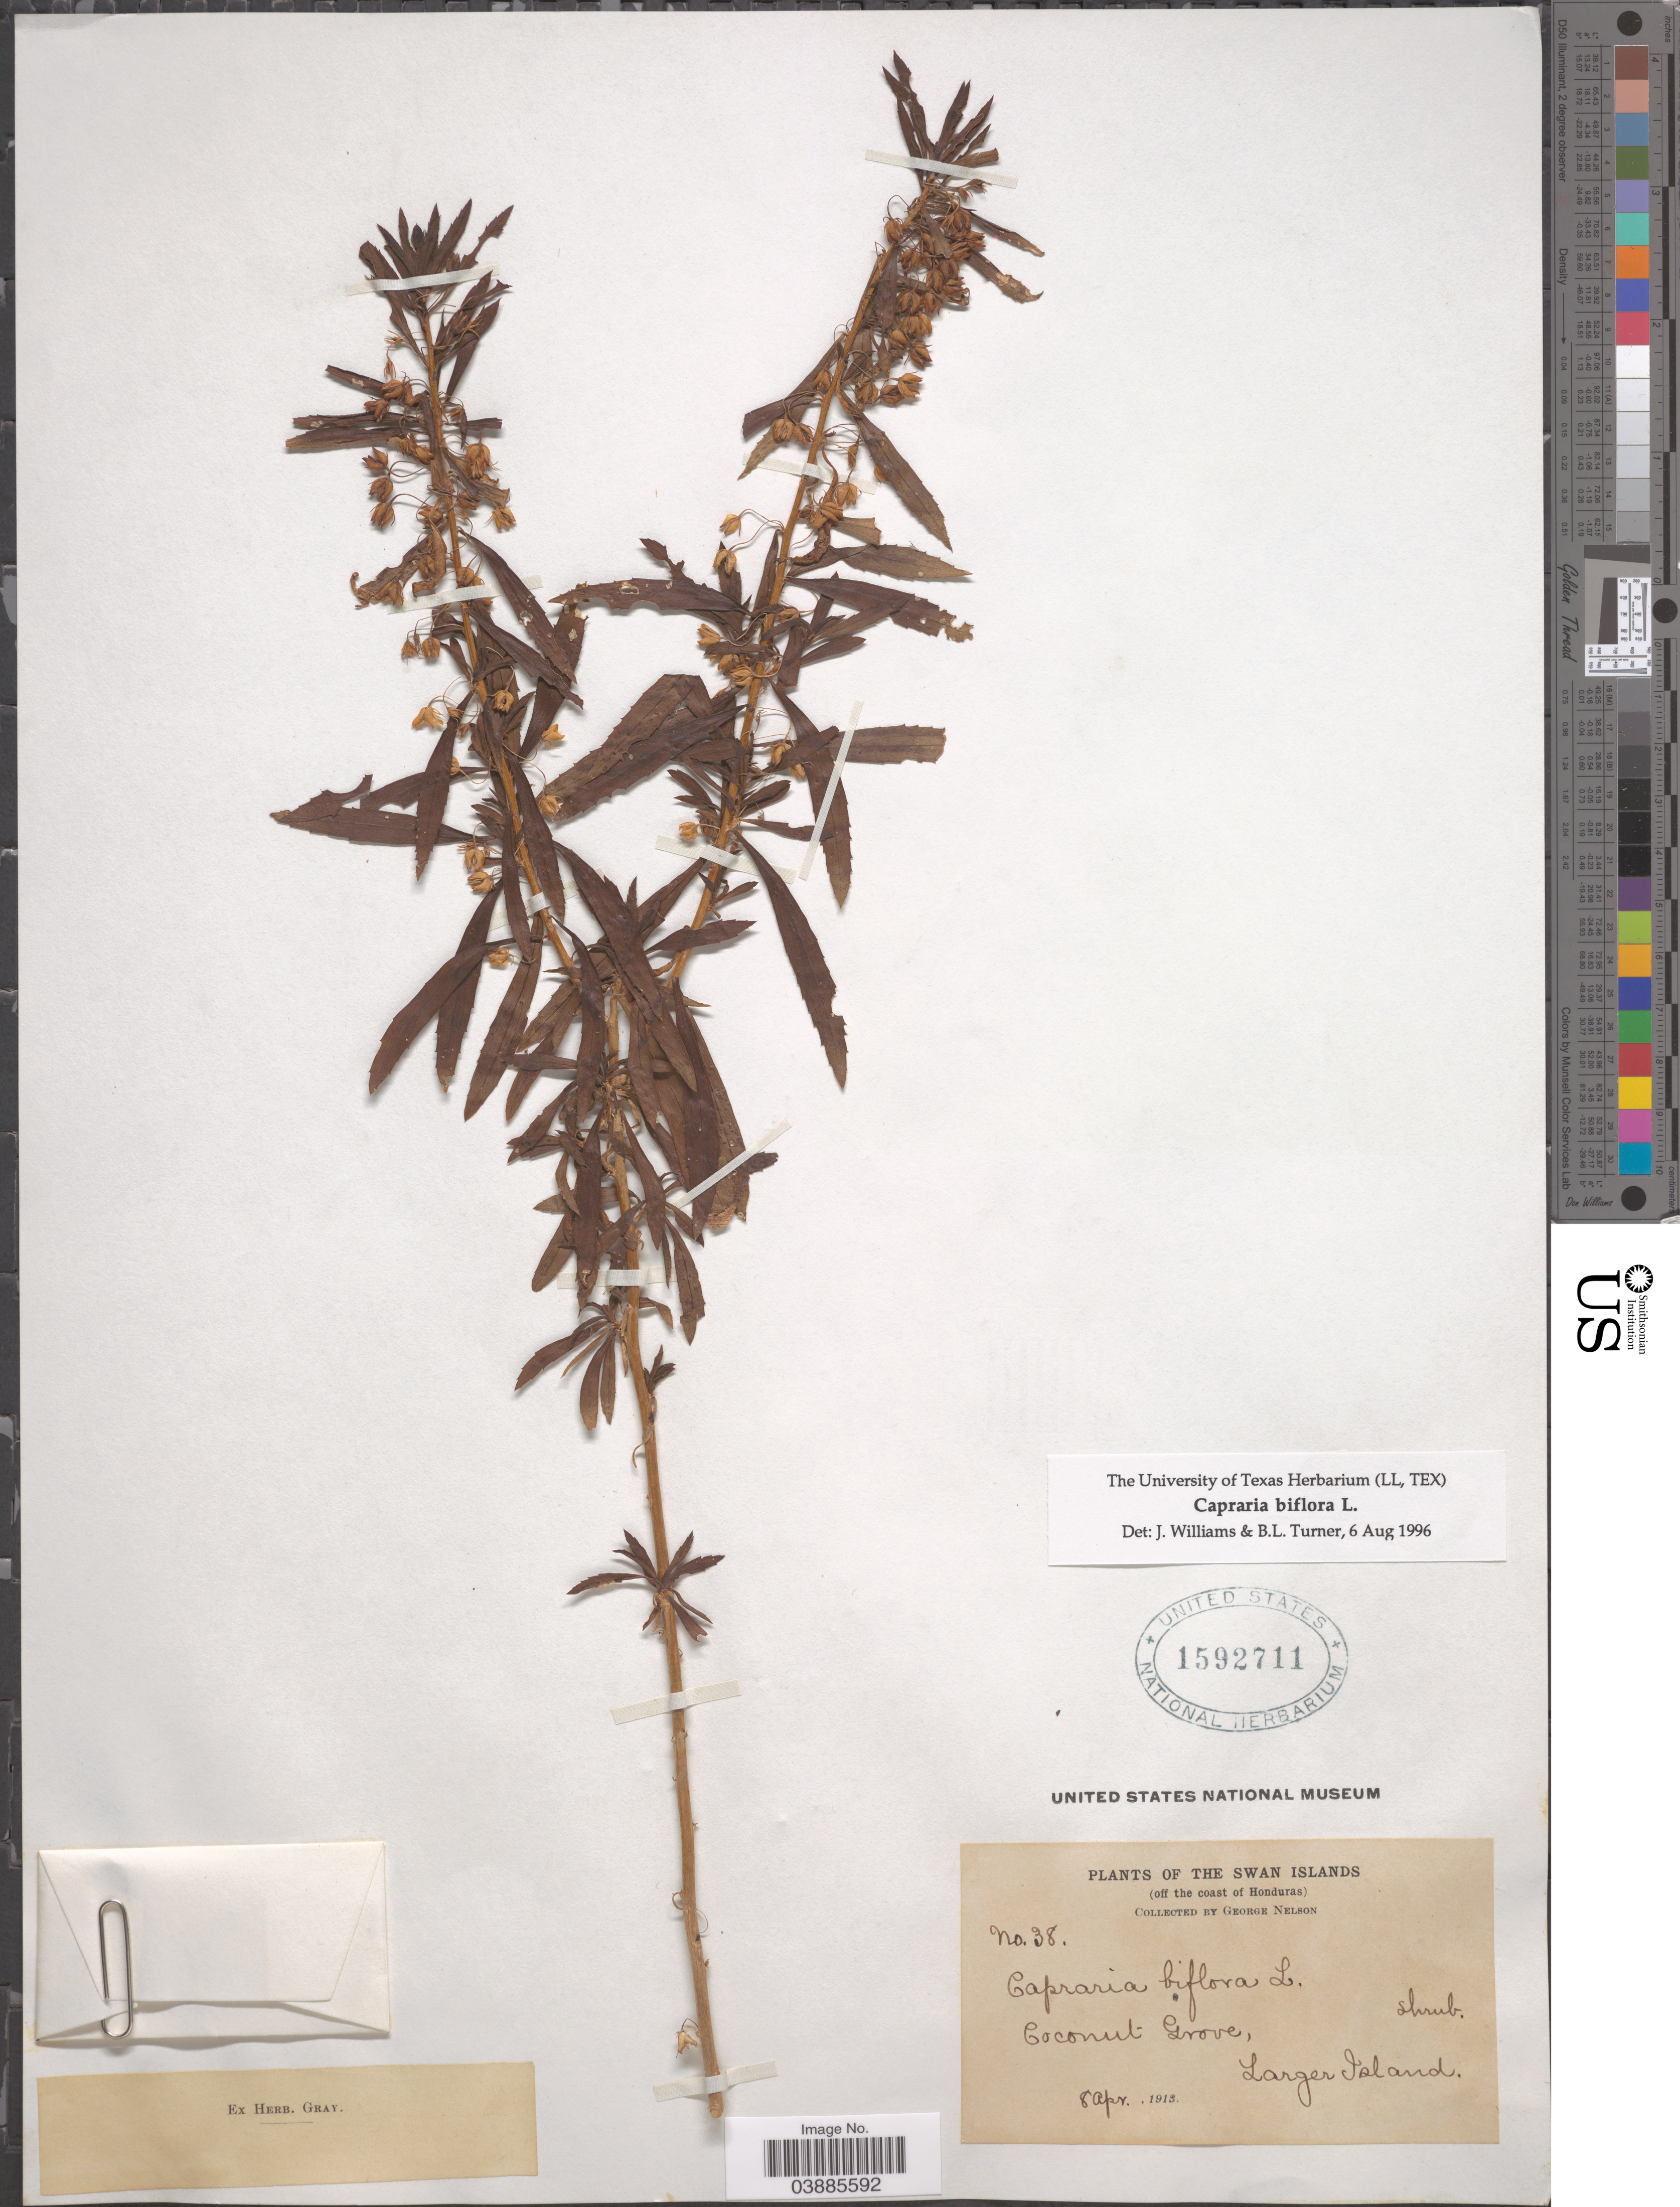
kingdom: Plantae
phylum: Tracheophyta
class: Magnoliopsida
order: Lamiales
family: Scrophulariaceae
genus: Capraria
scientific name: Capraria biflora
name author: L.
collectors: G. Nelson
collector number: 38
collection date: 1913-04-08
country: Honduras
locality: The Swan Islands (off the coast of Honduras). Coconut Grove. Larger Island.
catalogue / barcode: US 1592711